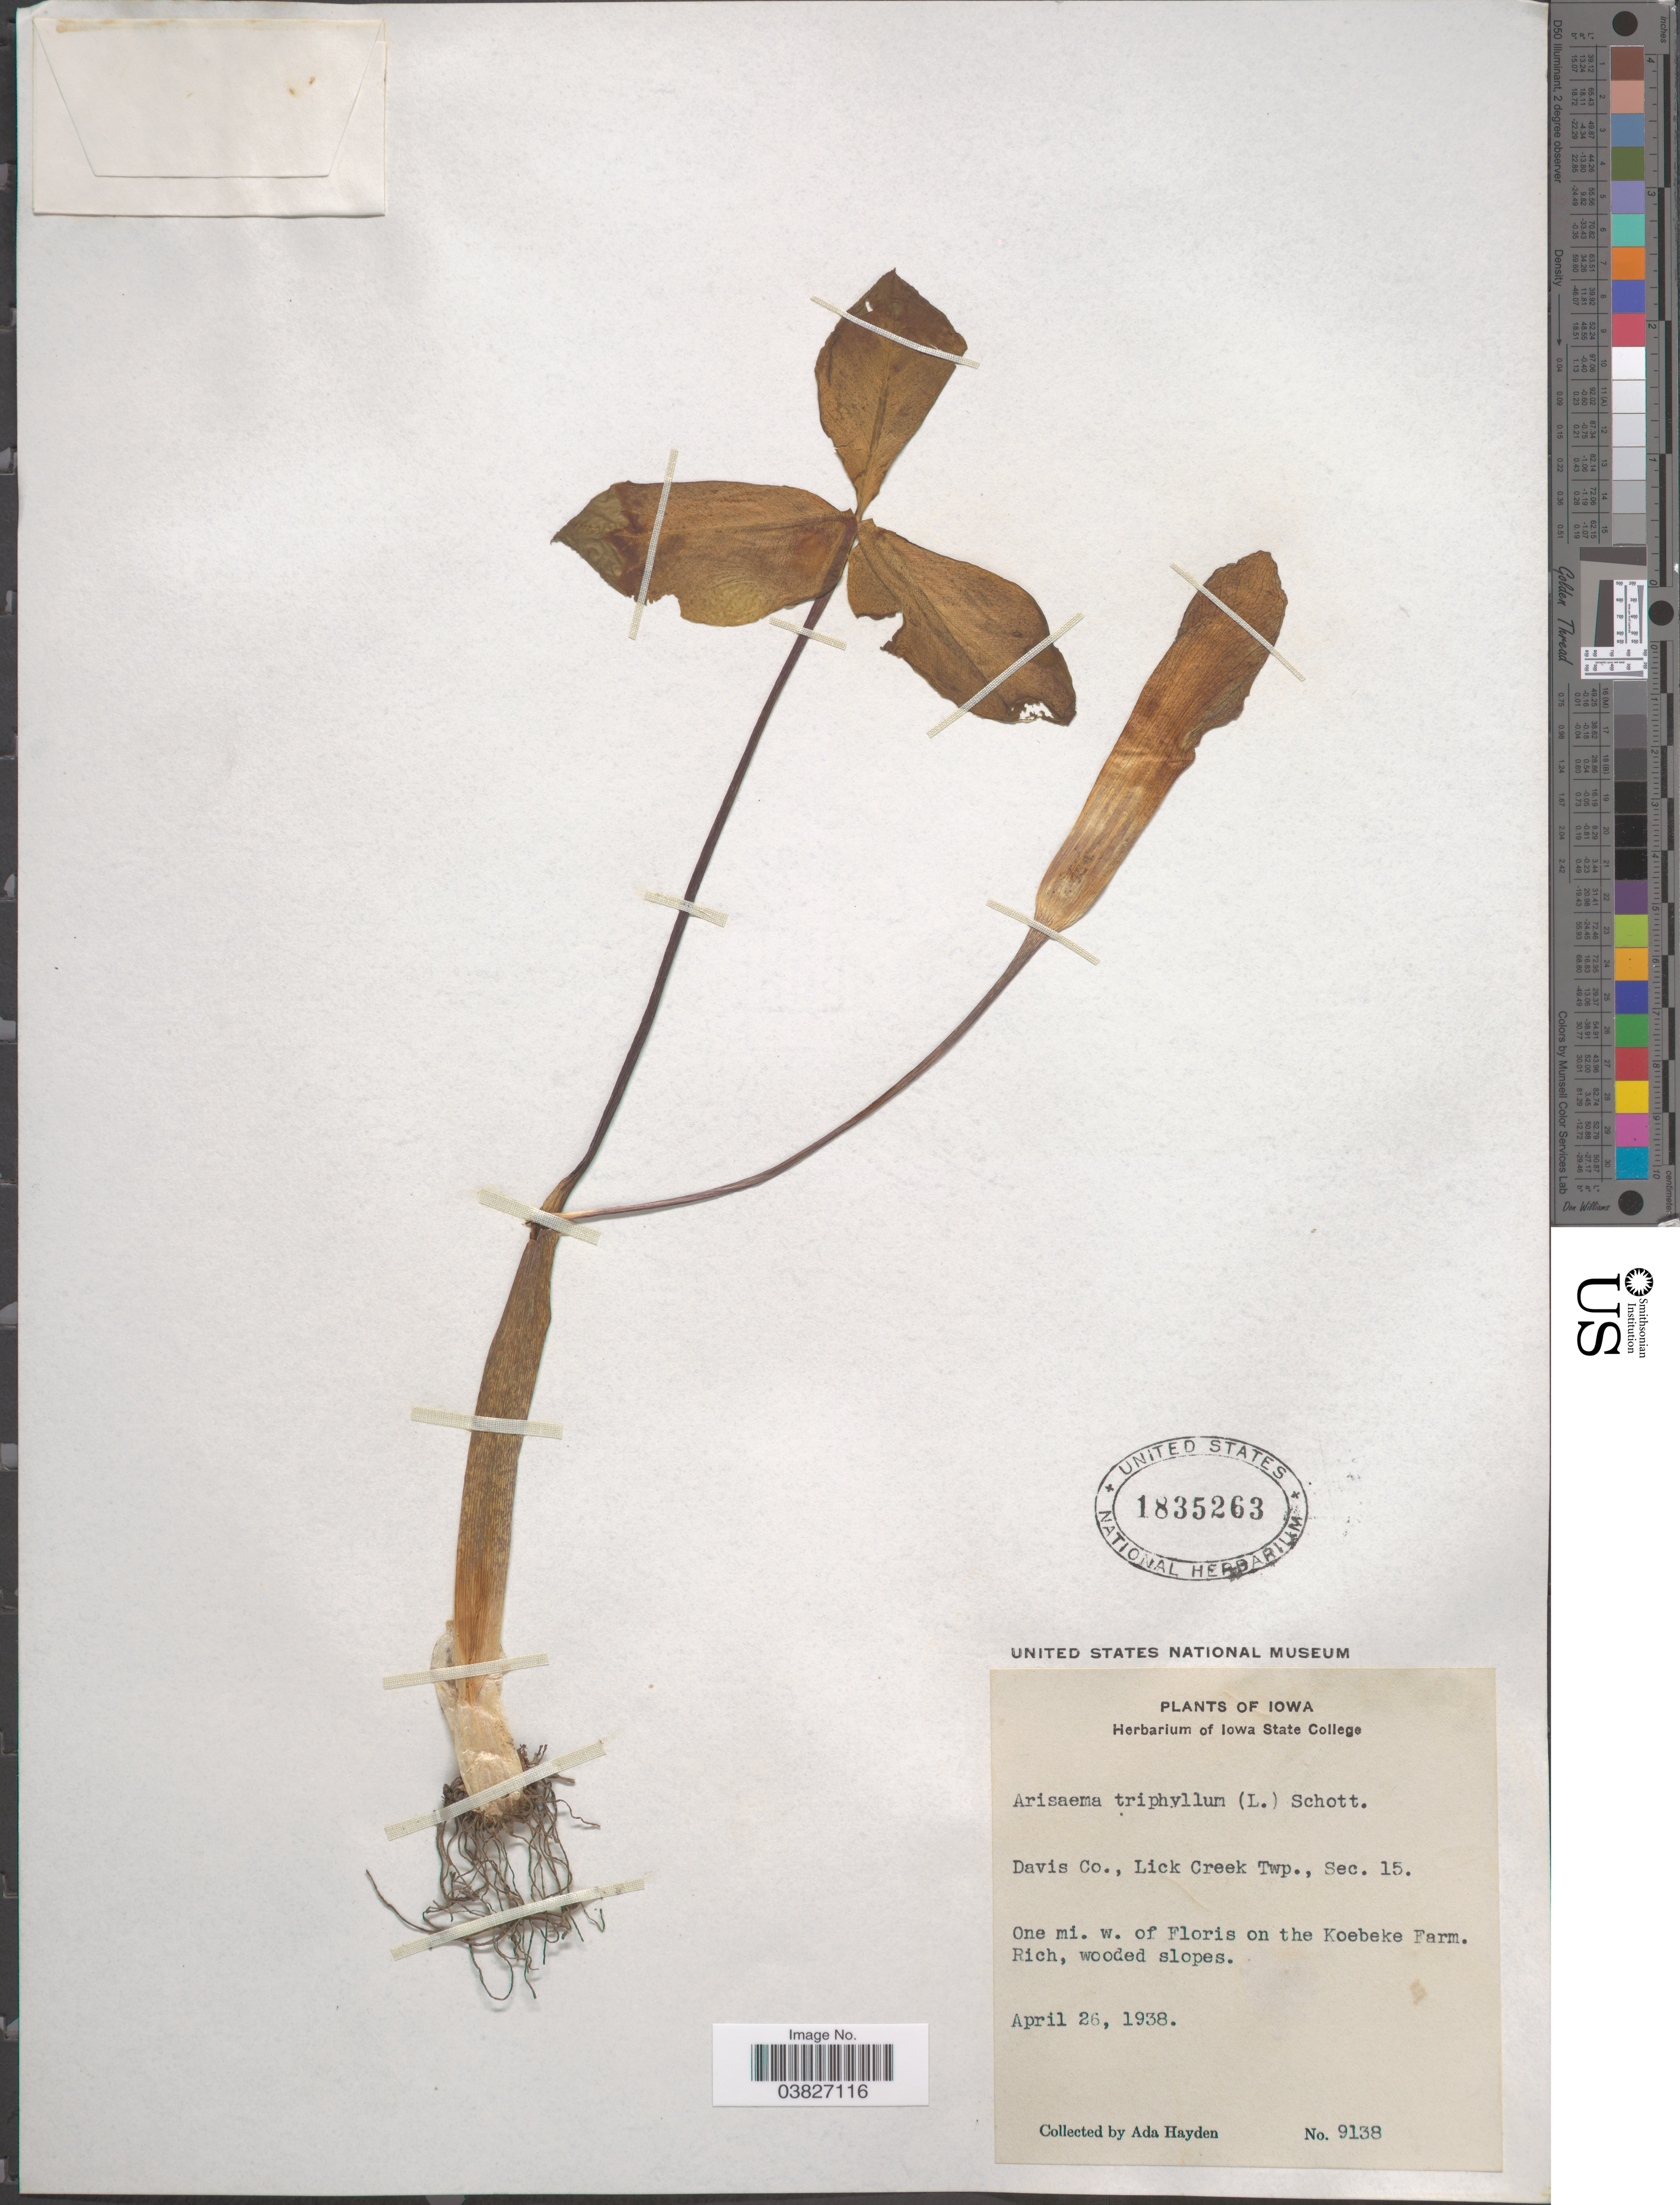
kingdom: Plantae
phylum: Tracheophyta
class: Liliopsida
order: Alismatales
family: Araceae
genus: Arisaema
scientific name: Arisaema triphyllum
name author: (L.) Schott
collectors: Ada Hayden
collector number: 9138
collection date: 1938-04-26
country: United States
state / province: Iowa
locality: Davis Co., Lick Creek Twp., Sec. 15. One mi. w. of Floris on the Koebeke Farm.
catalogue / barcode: US 1835263